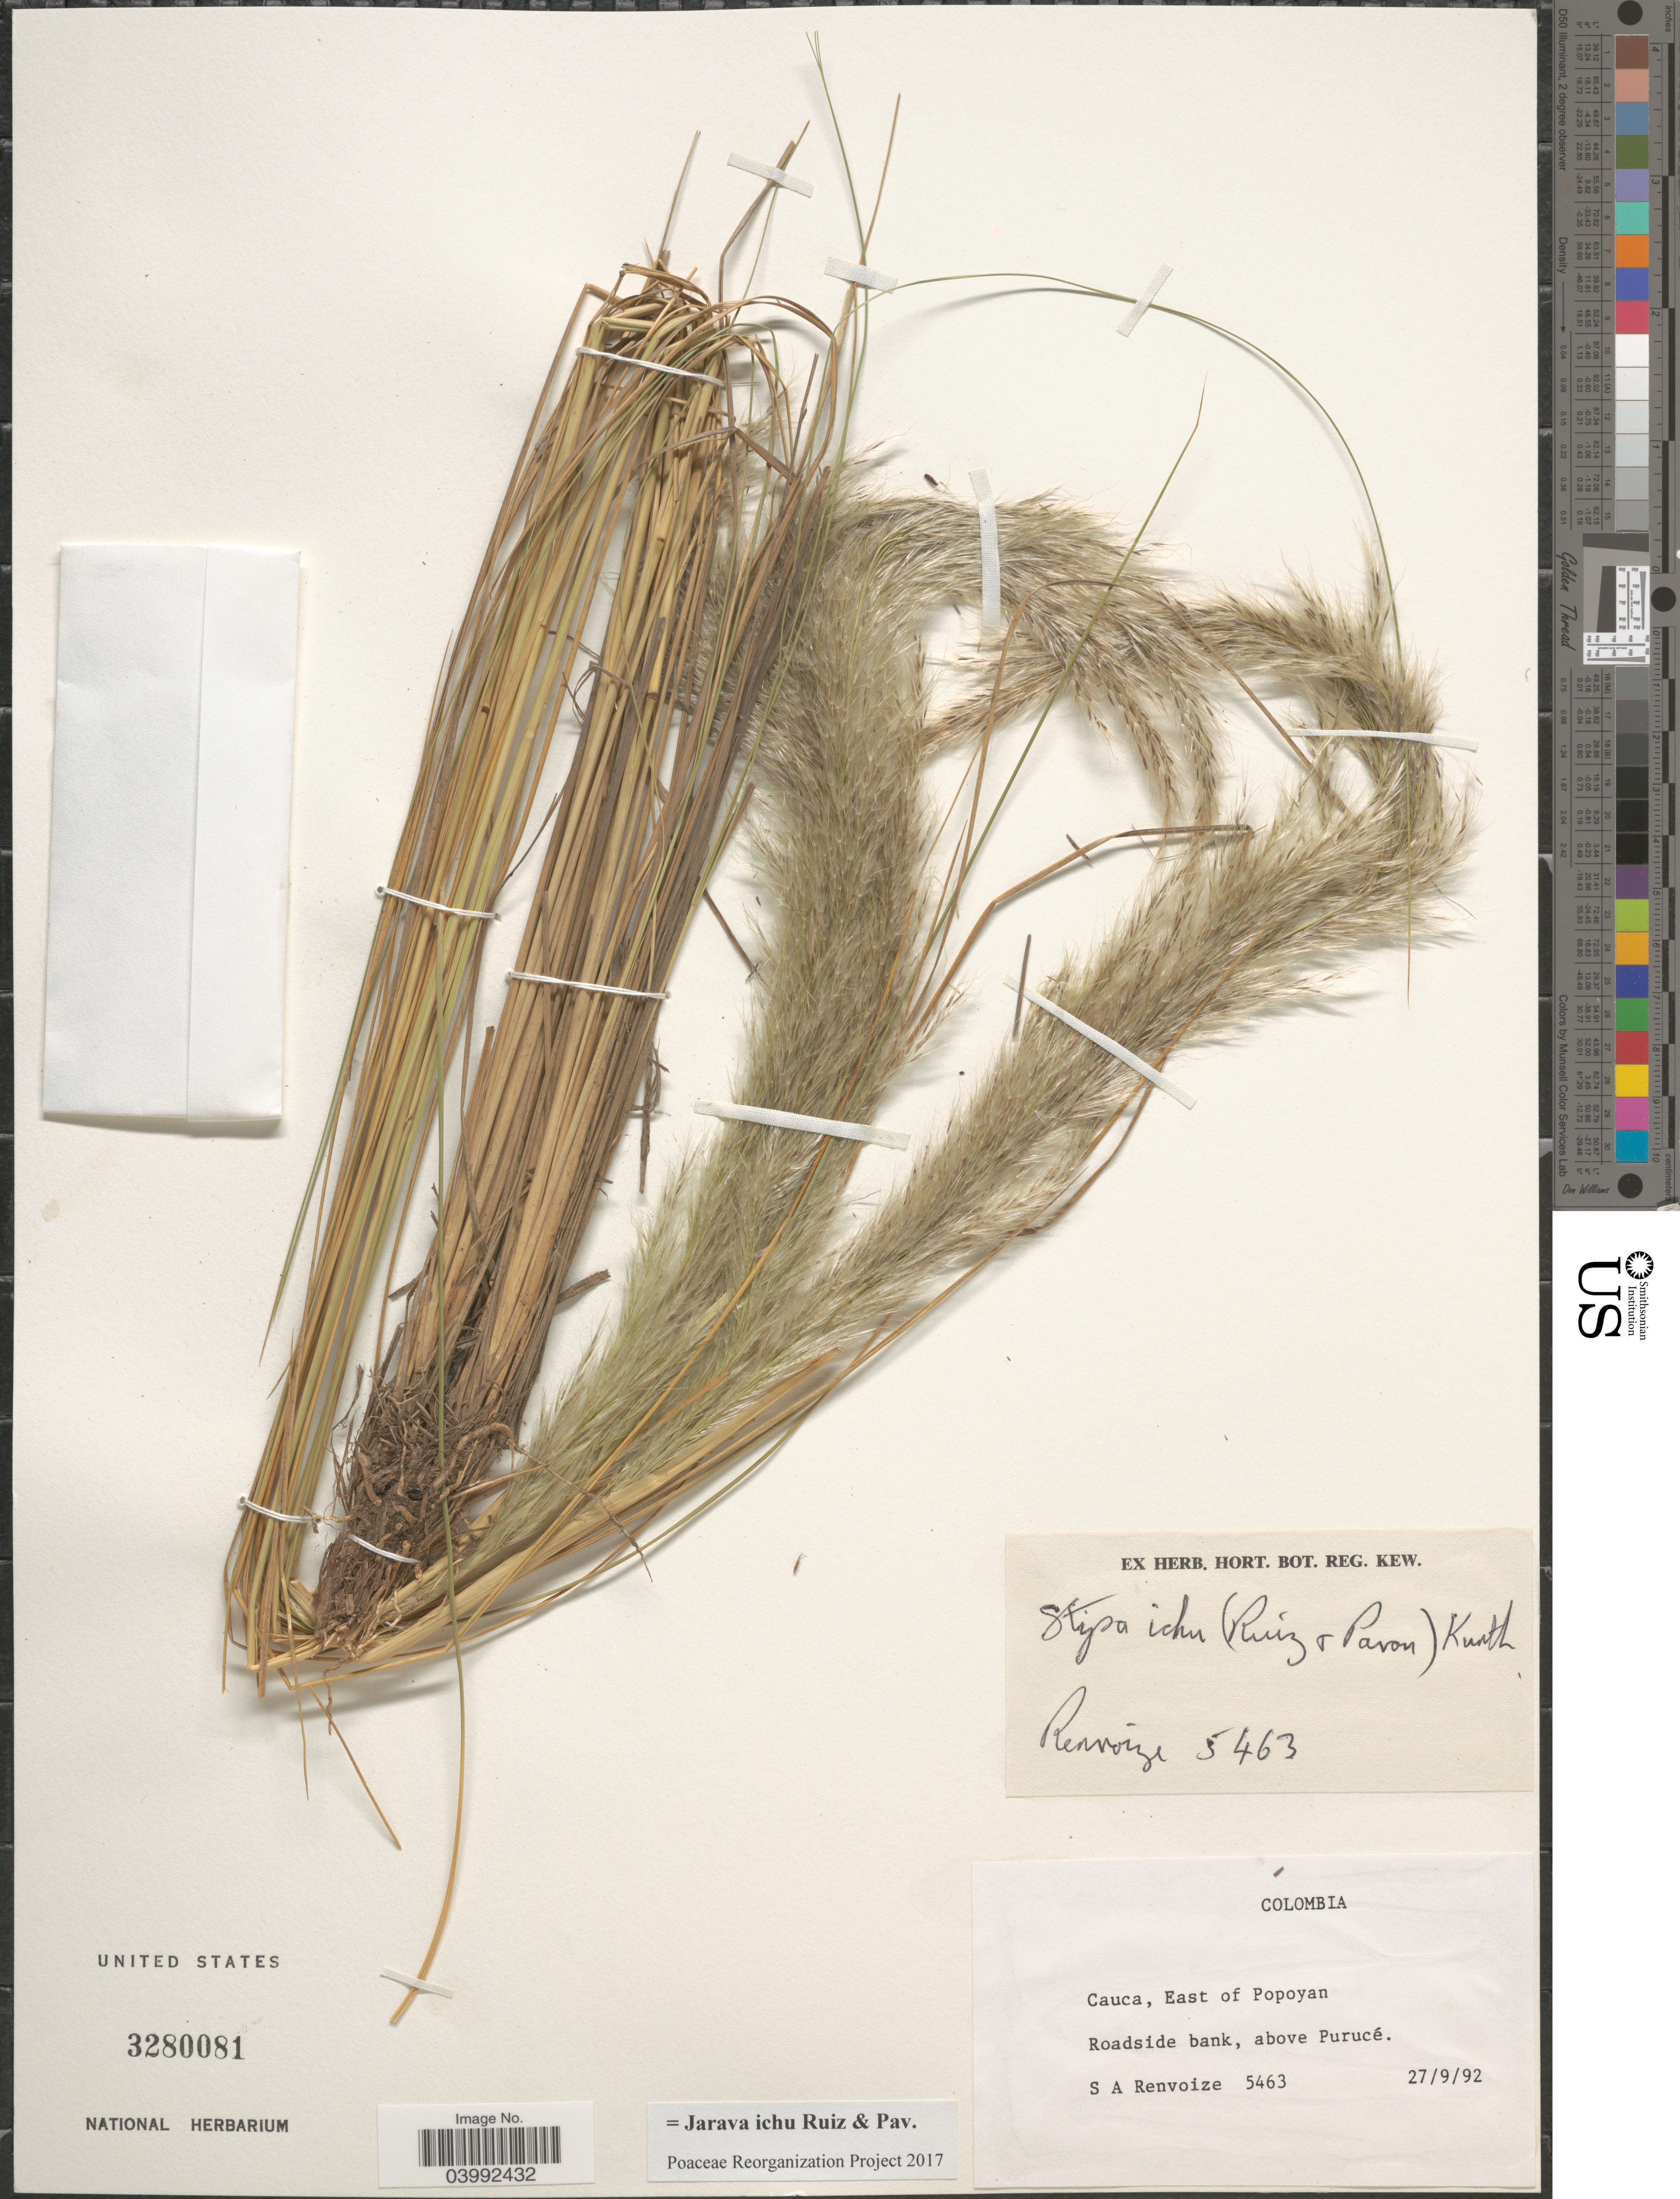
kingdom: Plantae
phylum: Tracheophyta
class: Liliopsida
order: Poales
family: Poaceae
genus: Jarava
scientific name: Jarava ichu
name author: Ruiz & Pav.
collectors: S. A. Renvoize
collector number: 5463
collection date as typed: Transcribed d/m/y: 27/9/92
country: Colombia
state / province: Cauca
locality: East of Popoyan. Roadside bank, above Purucé.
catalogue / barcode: US 3280081